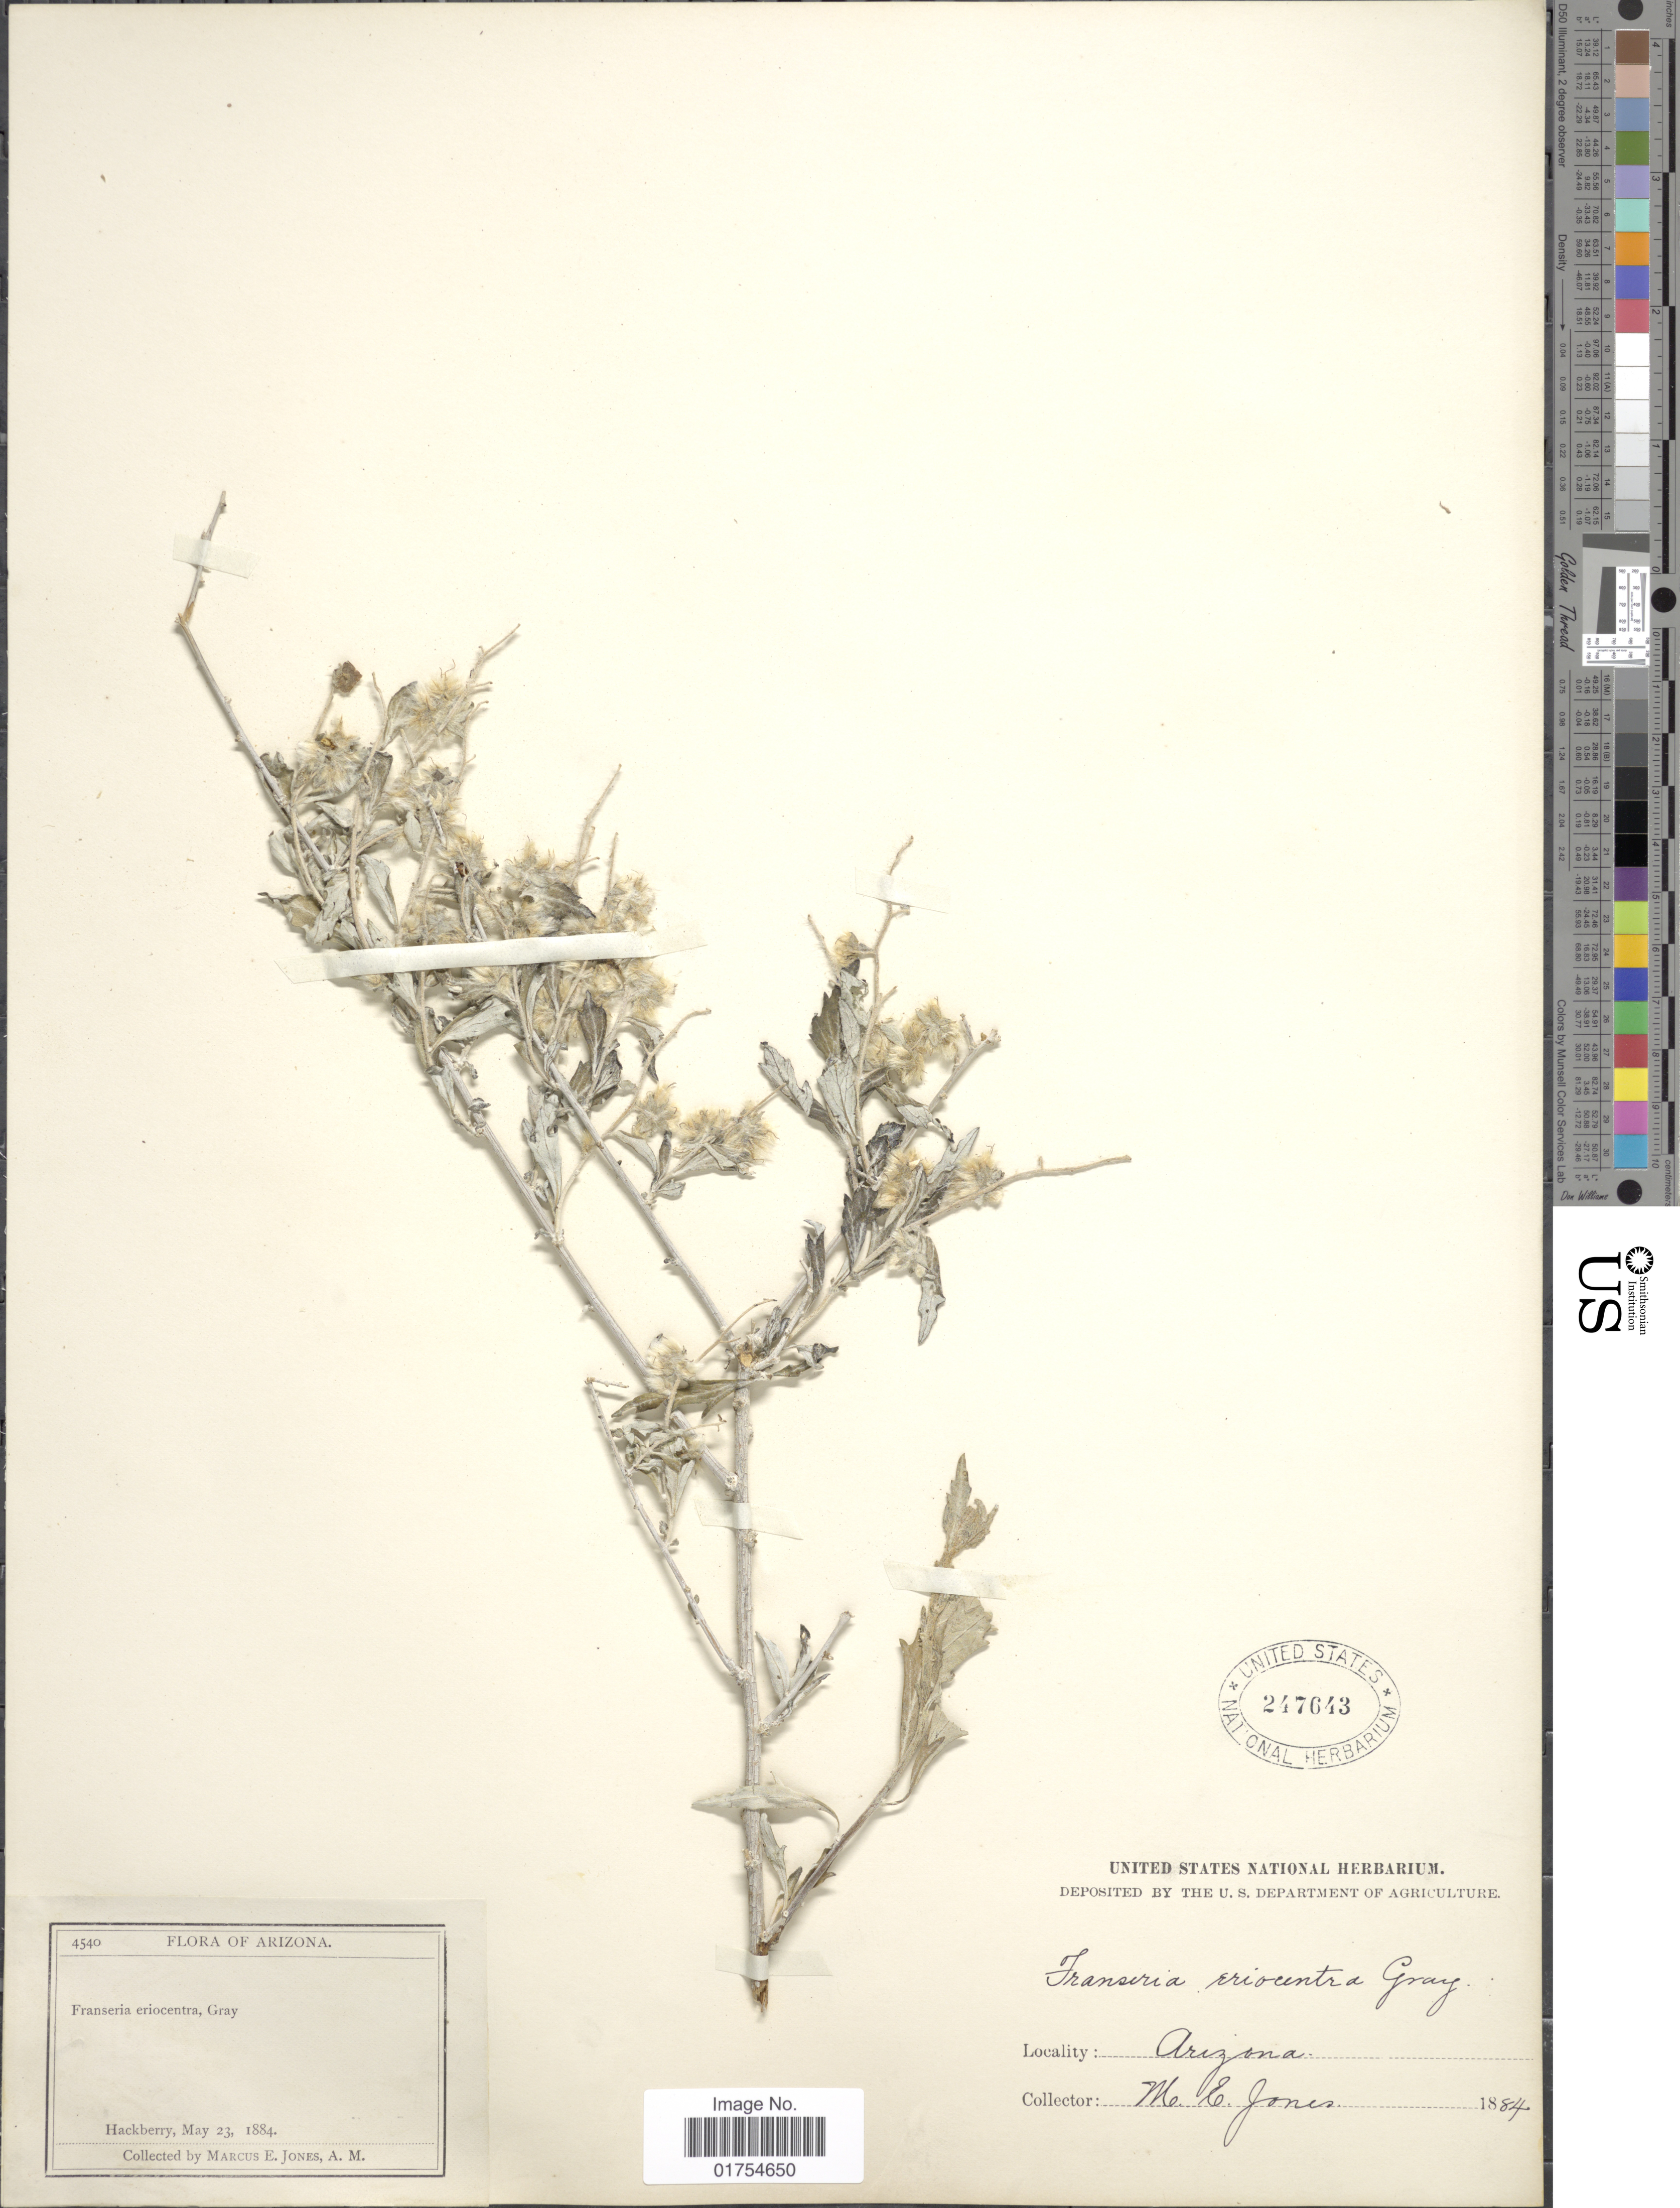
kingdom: Plantae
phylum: Tracheophyta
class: Magnoliopsida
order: Asterales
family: Asteraceae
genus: Franseria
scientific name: Franseria eriocentra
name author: A. Gray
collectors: M. E. Jones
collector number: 4540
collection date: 1884-05-23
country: United States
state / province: Arizona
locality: Hackberry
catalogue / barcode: US 247643